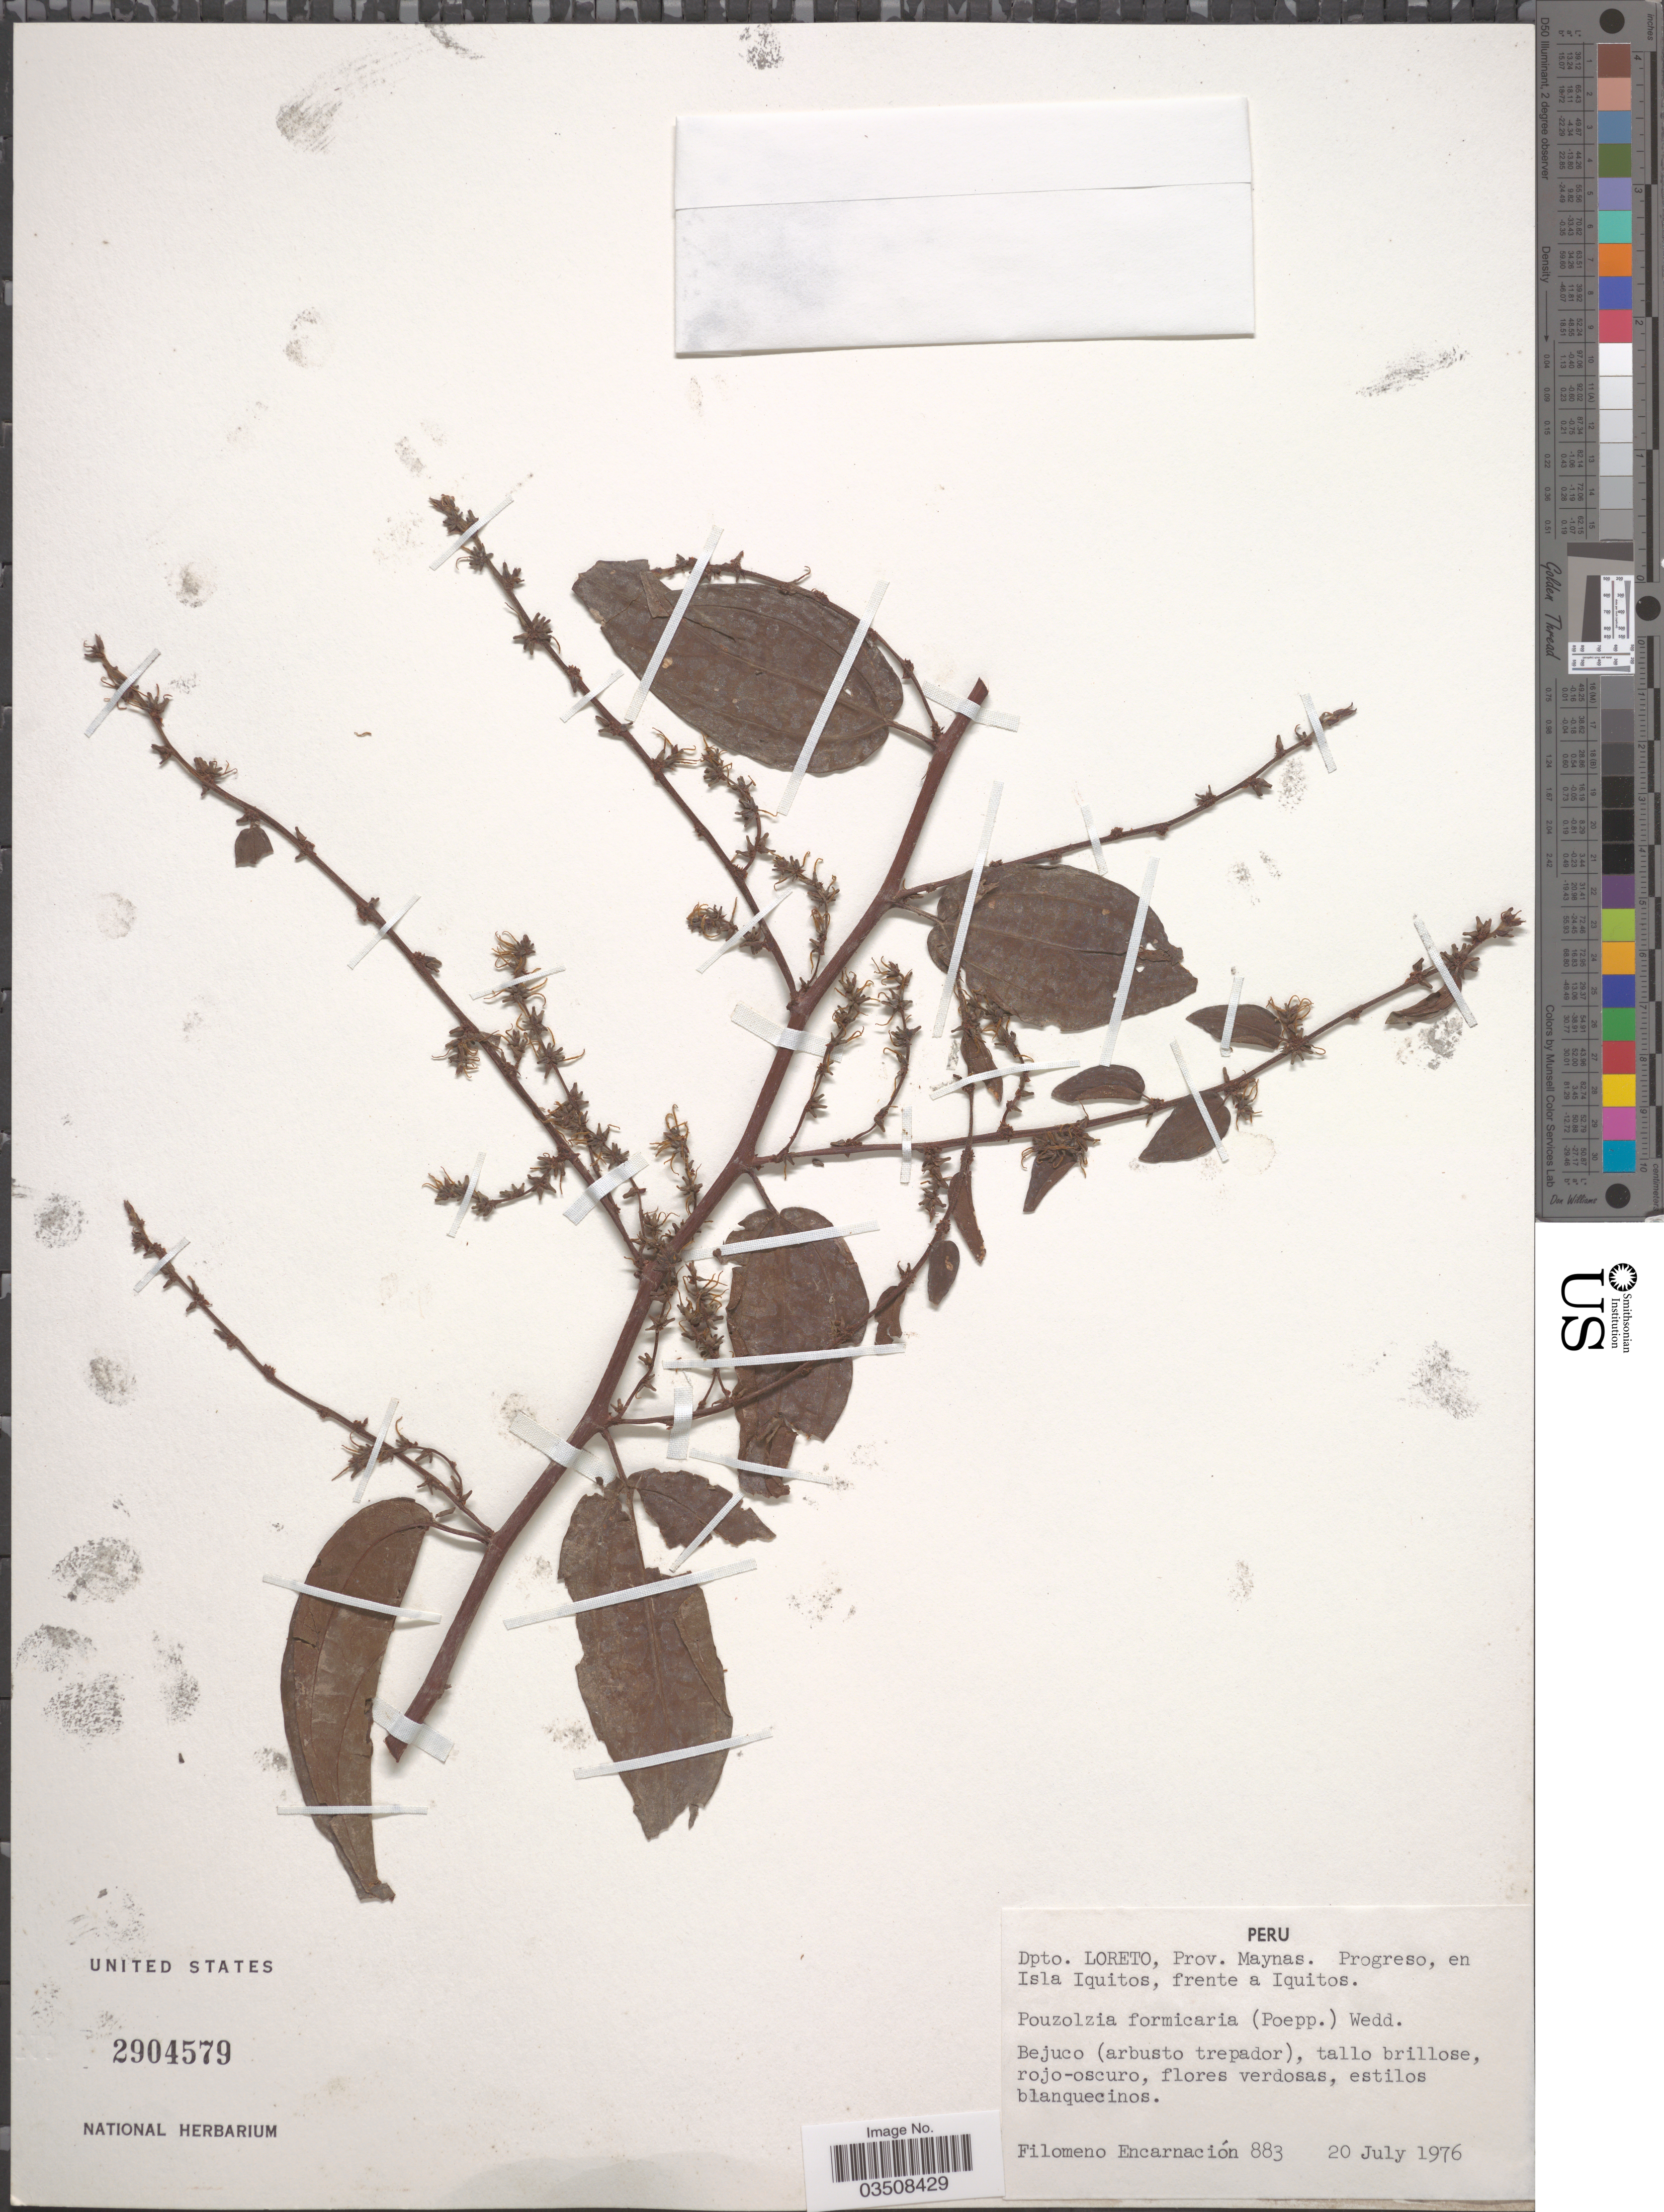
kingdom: Plantae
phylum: Tracheophyta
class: Magnoliopsida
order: Rosales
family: Urticaceae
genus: Pouzolzia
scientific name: Pouzolzia formicaria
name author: (Poepp. ex Wedd.) Wedd.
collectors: F. Encarnación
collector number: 883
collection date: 1976-07-20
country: Peru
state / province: Loreto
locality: Dpto. Loreto, Prov. Maynas. Progreso, en Isla Iquitos, frente a Iquitos.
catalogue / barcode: US 2904579